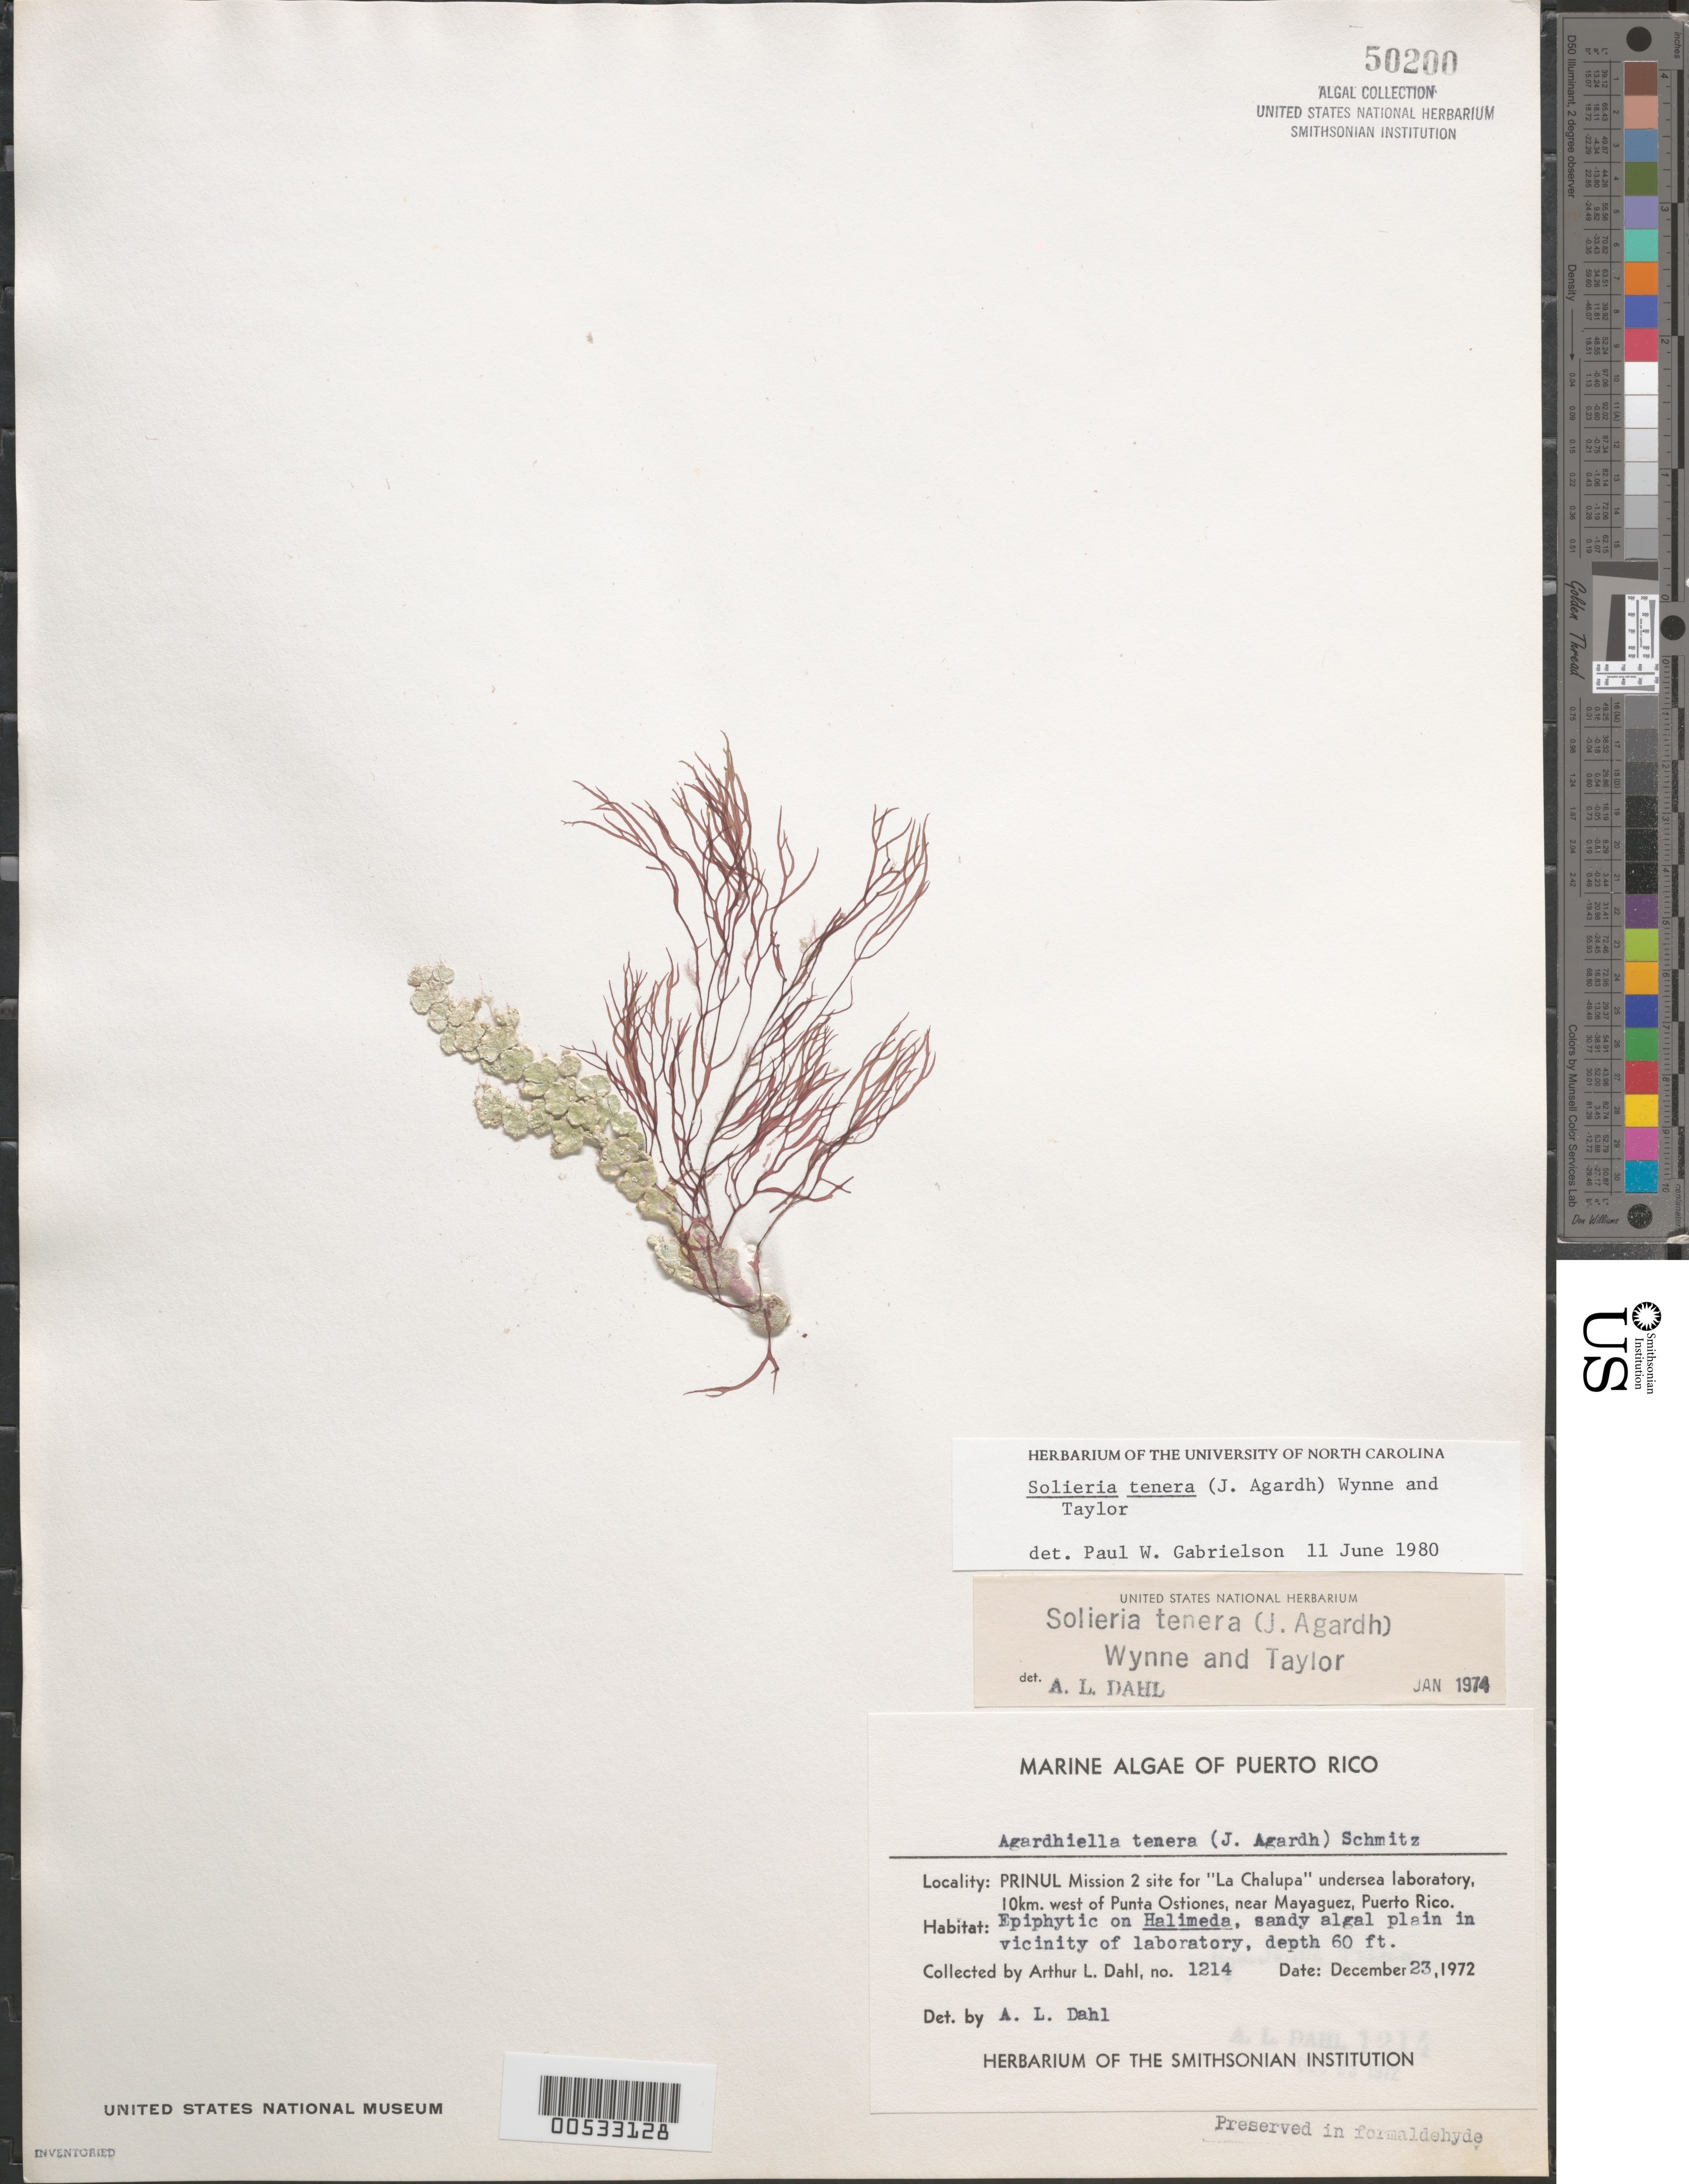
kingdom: Plantae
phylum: Rhodophyta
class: Florideophyceae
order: Gigartinales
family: Solieriaceae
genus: Solieria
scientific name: Solieria filiformis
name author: (Kütz.) P.W. Gabrielson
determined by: Algae name updating Project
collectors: A. Dahl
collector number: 1214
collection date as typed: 23 Dec 1972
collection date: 1972-12-23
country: Puerto Rico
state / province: Mayaguez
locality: La chalupa undersea laboratory, 10 km west of punta ostiones, near mayaguez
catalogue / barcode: US 50200